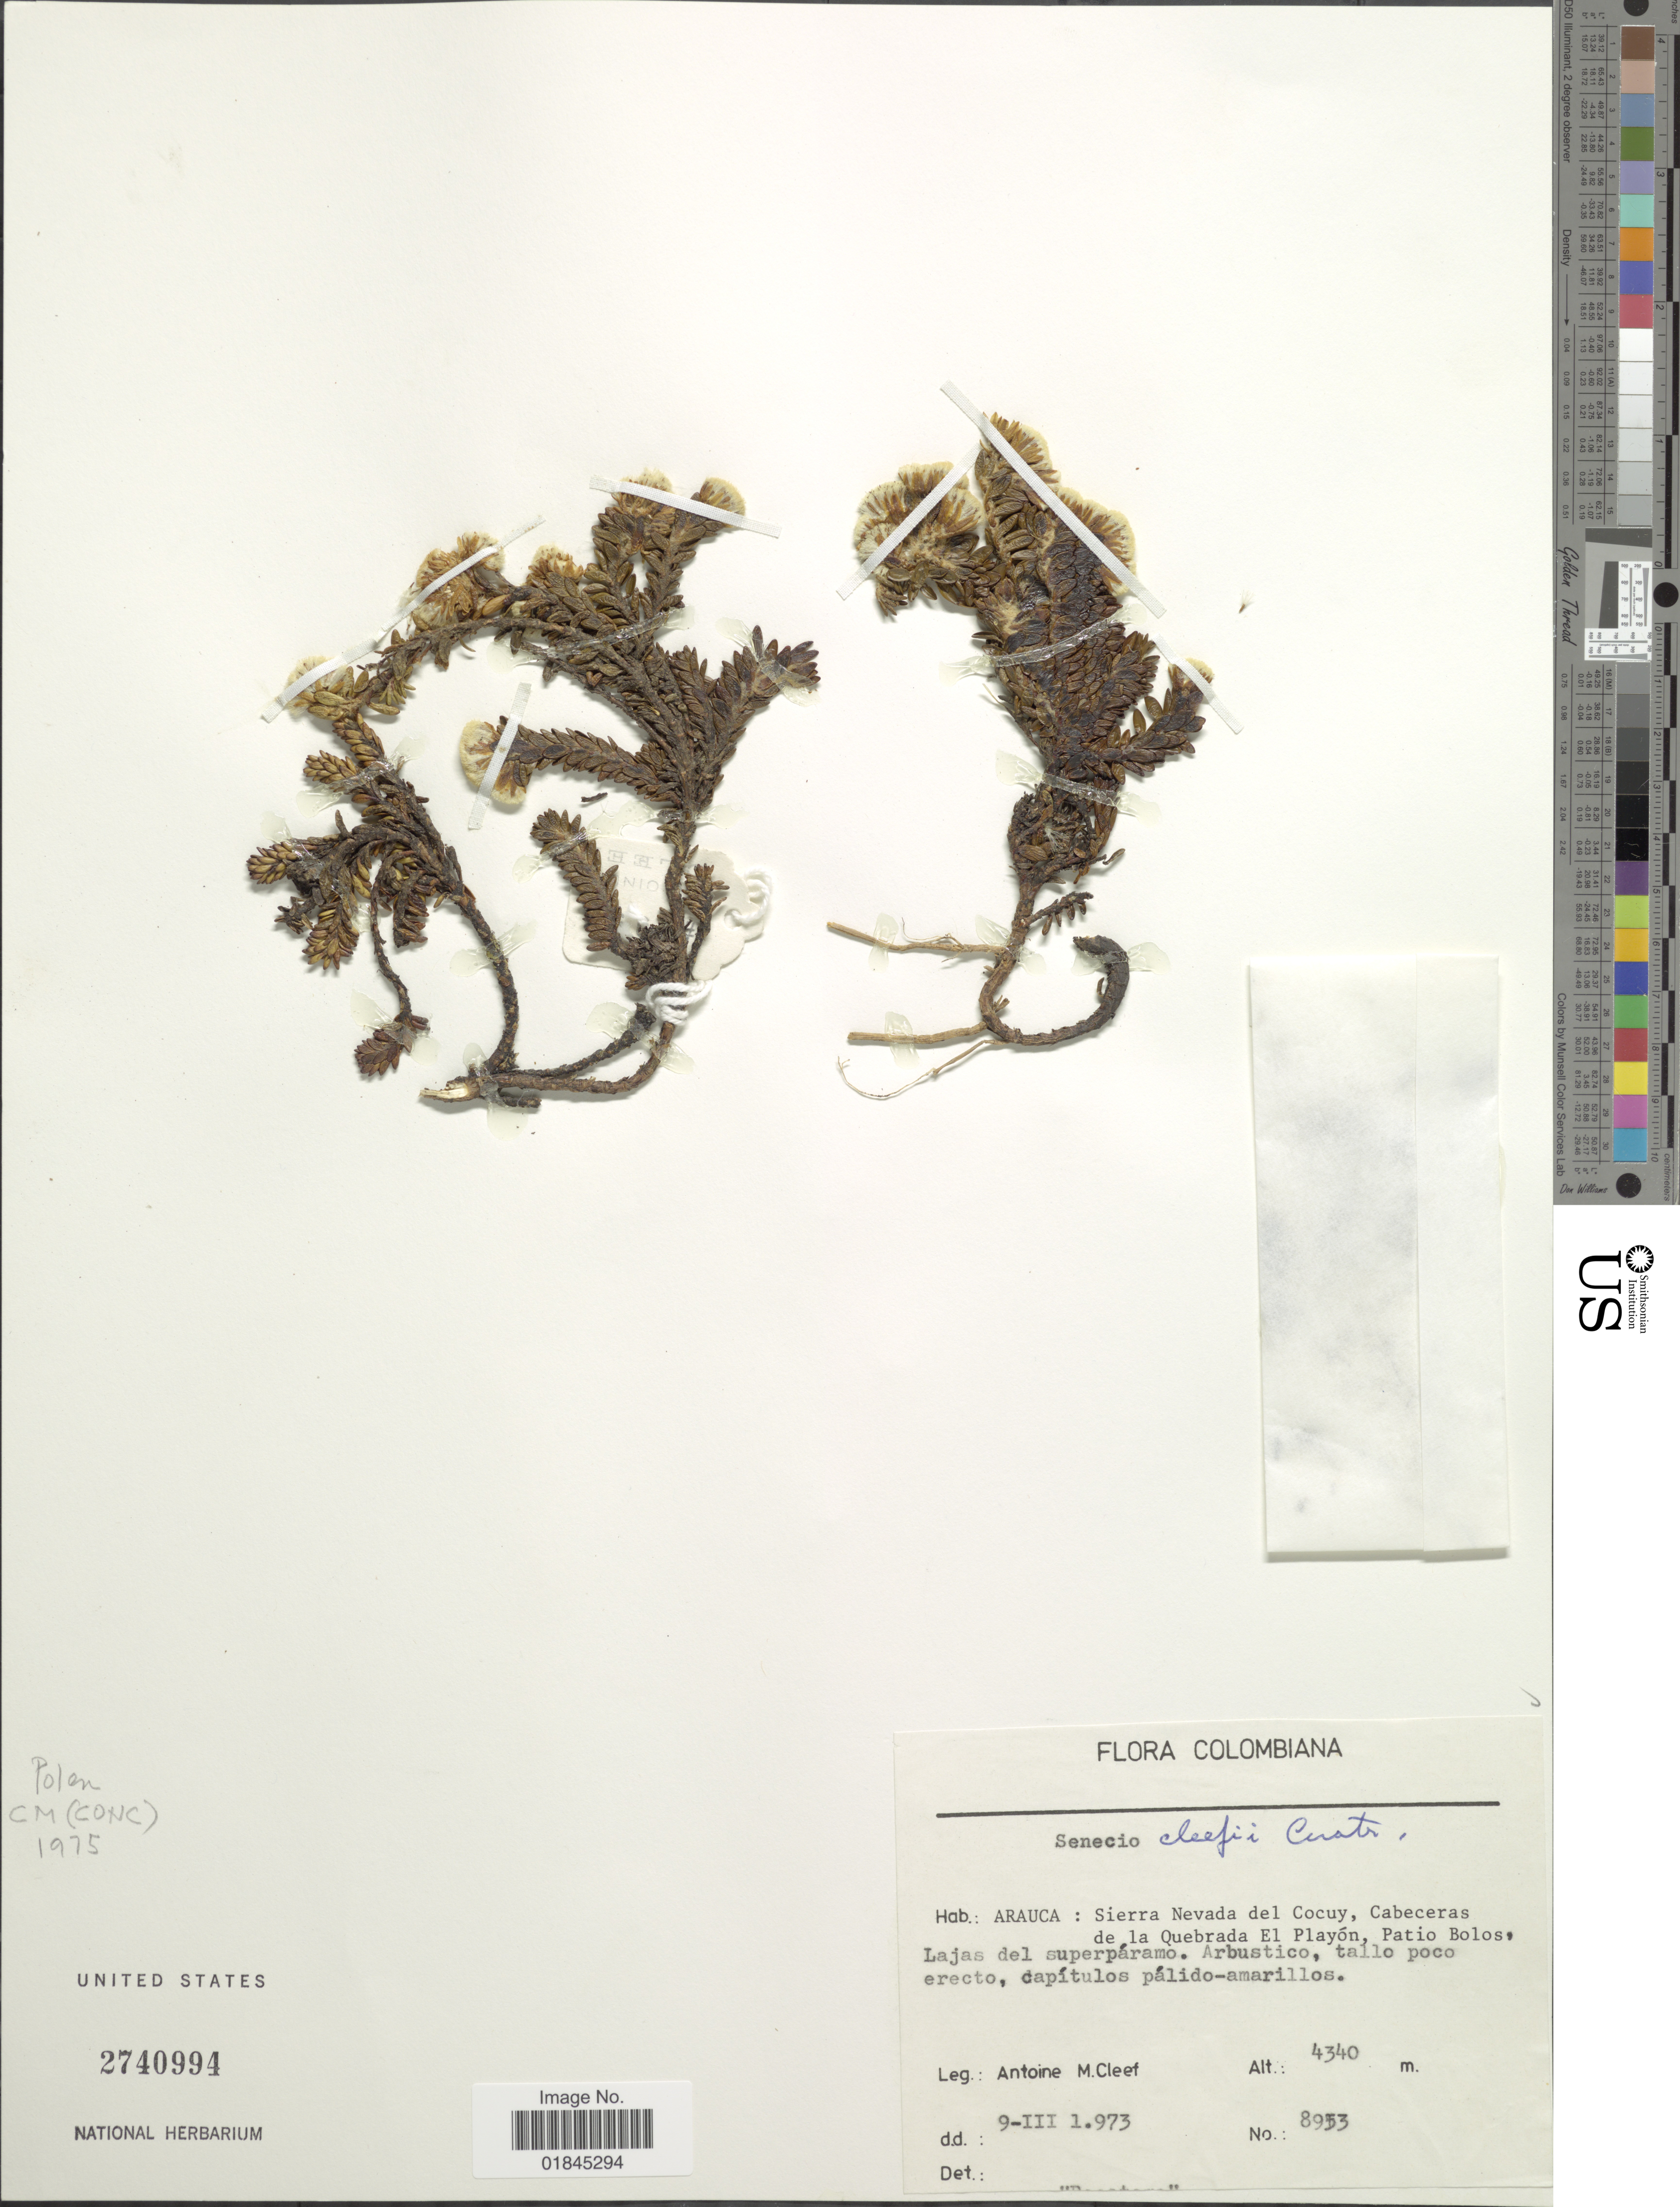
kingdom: Plantae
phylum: Tracheophyta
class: Magnoliopsida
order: Asterales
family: Asteraceae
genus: Pentacalia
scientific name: Pentacalia cleefii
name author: (Cuatrec.) Cuatrec.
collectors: A. M. Cleef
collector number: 8953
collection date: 1973-03-09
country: Colombia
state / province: Arauca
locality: Arauca: Sierra Nevada del Cocuy, Cabeceras de la Quebrada El Playón, Patio Bolos, Lajas del superpáramo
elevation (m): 4340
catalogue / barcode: US 2740994